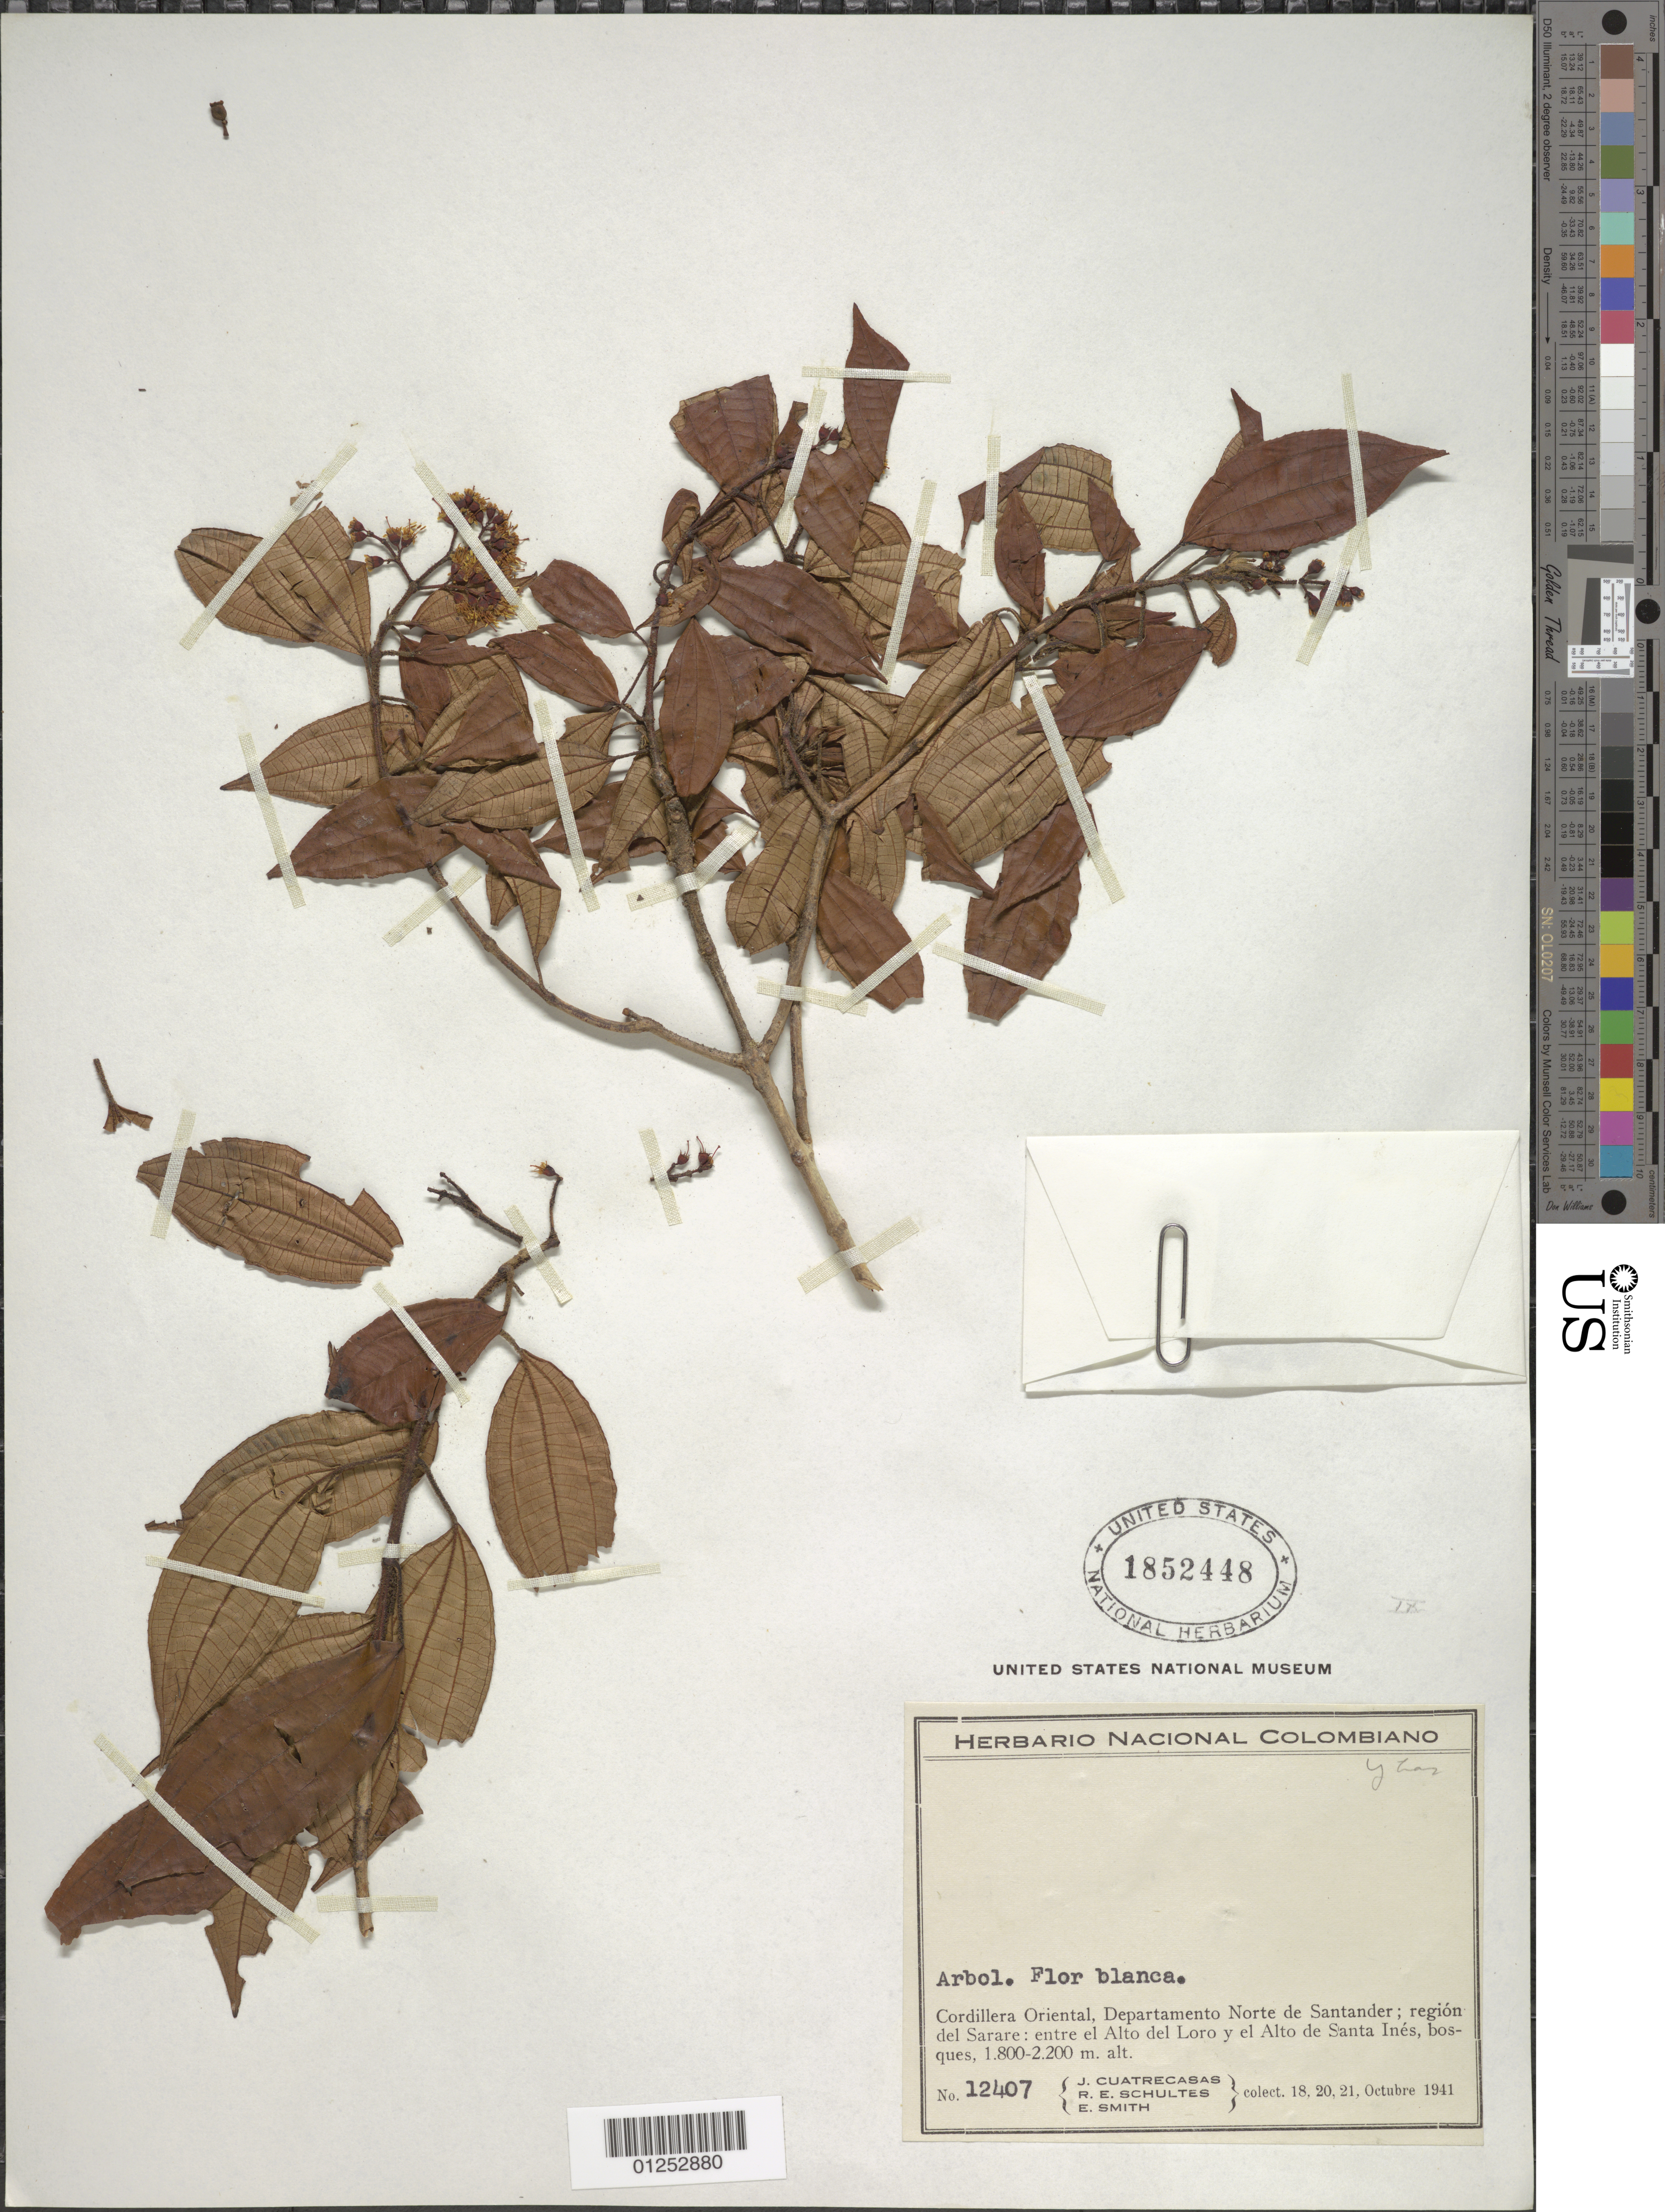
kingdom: Plantae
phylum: Tracheophyta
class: Magnoliopsida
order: Myrtales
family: Melastomataceae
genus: Miconia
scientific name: Miconia sp.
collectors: J. Cuatrecasas, R. E. Schultes & E. Smith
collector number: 12407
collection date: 1941-10-18/1941-10-21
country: Colombia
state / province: Norte de Santander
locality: Cordillera Oriental, Departamento Norte de Santander; región del Sarare: entre el Alto del Loro y el Alto de Santa Inés.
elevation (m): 1800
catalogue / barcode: US 1852448